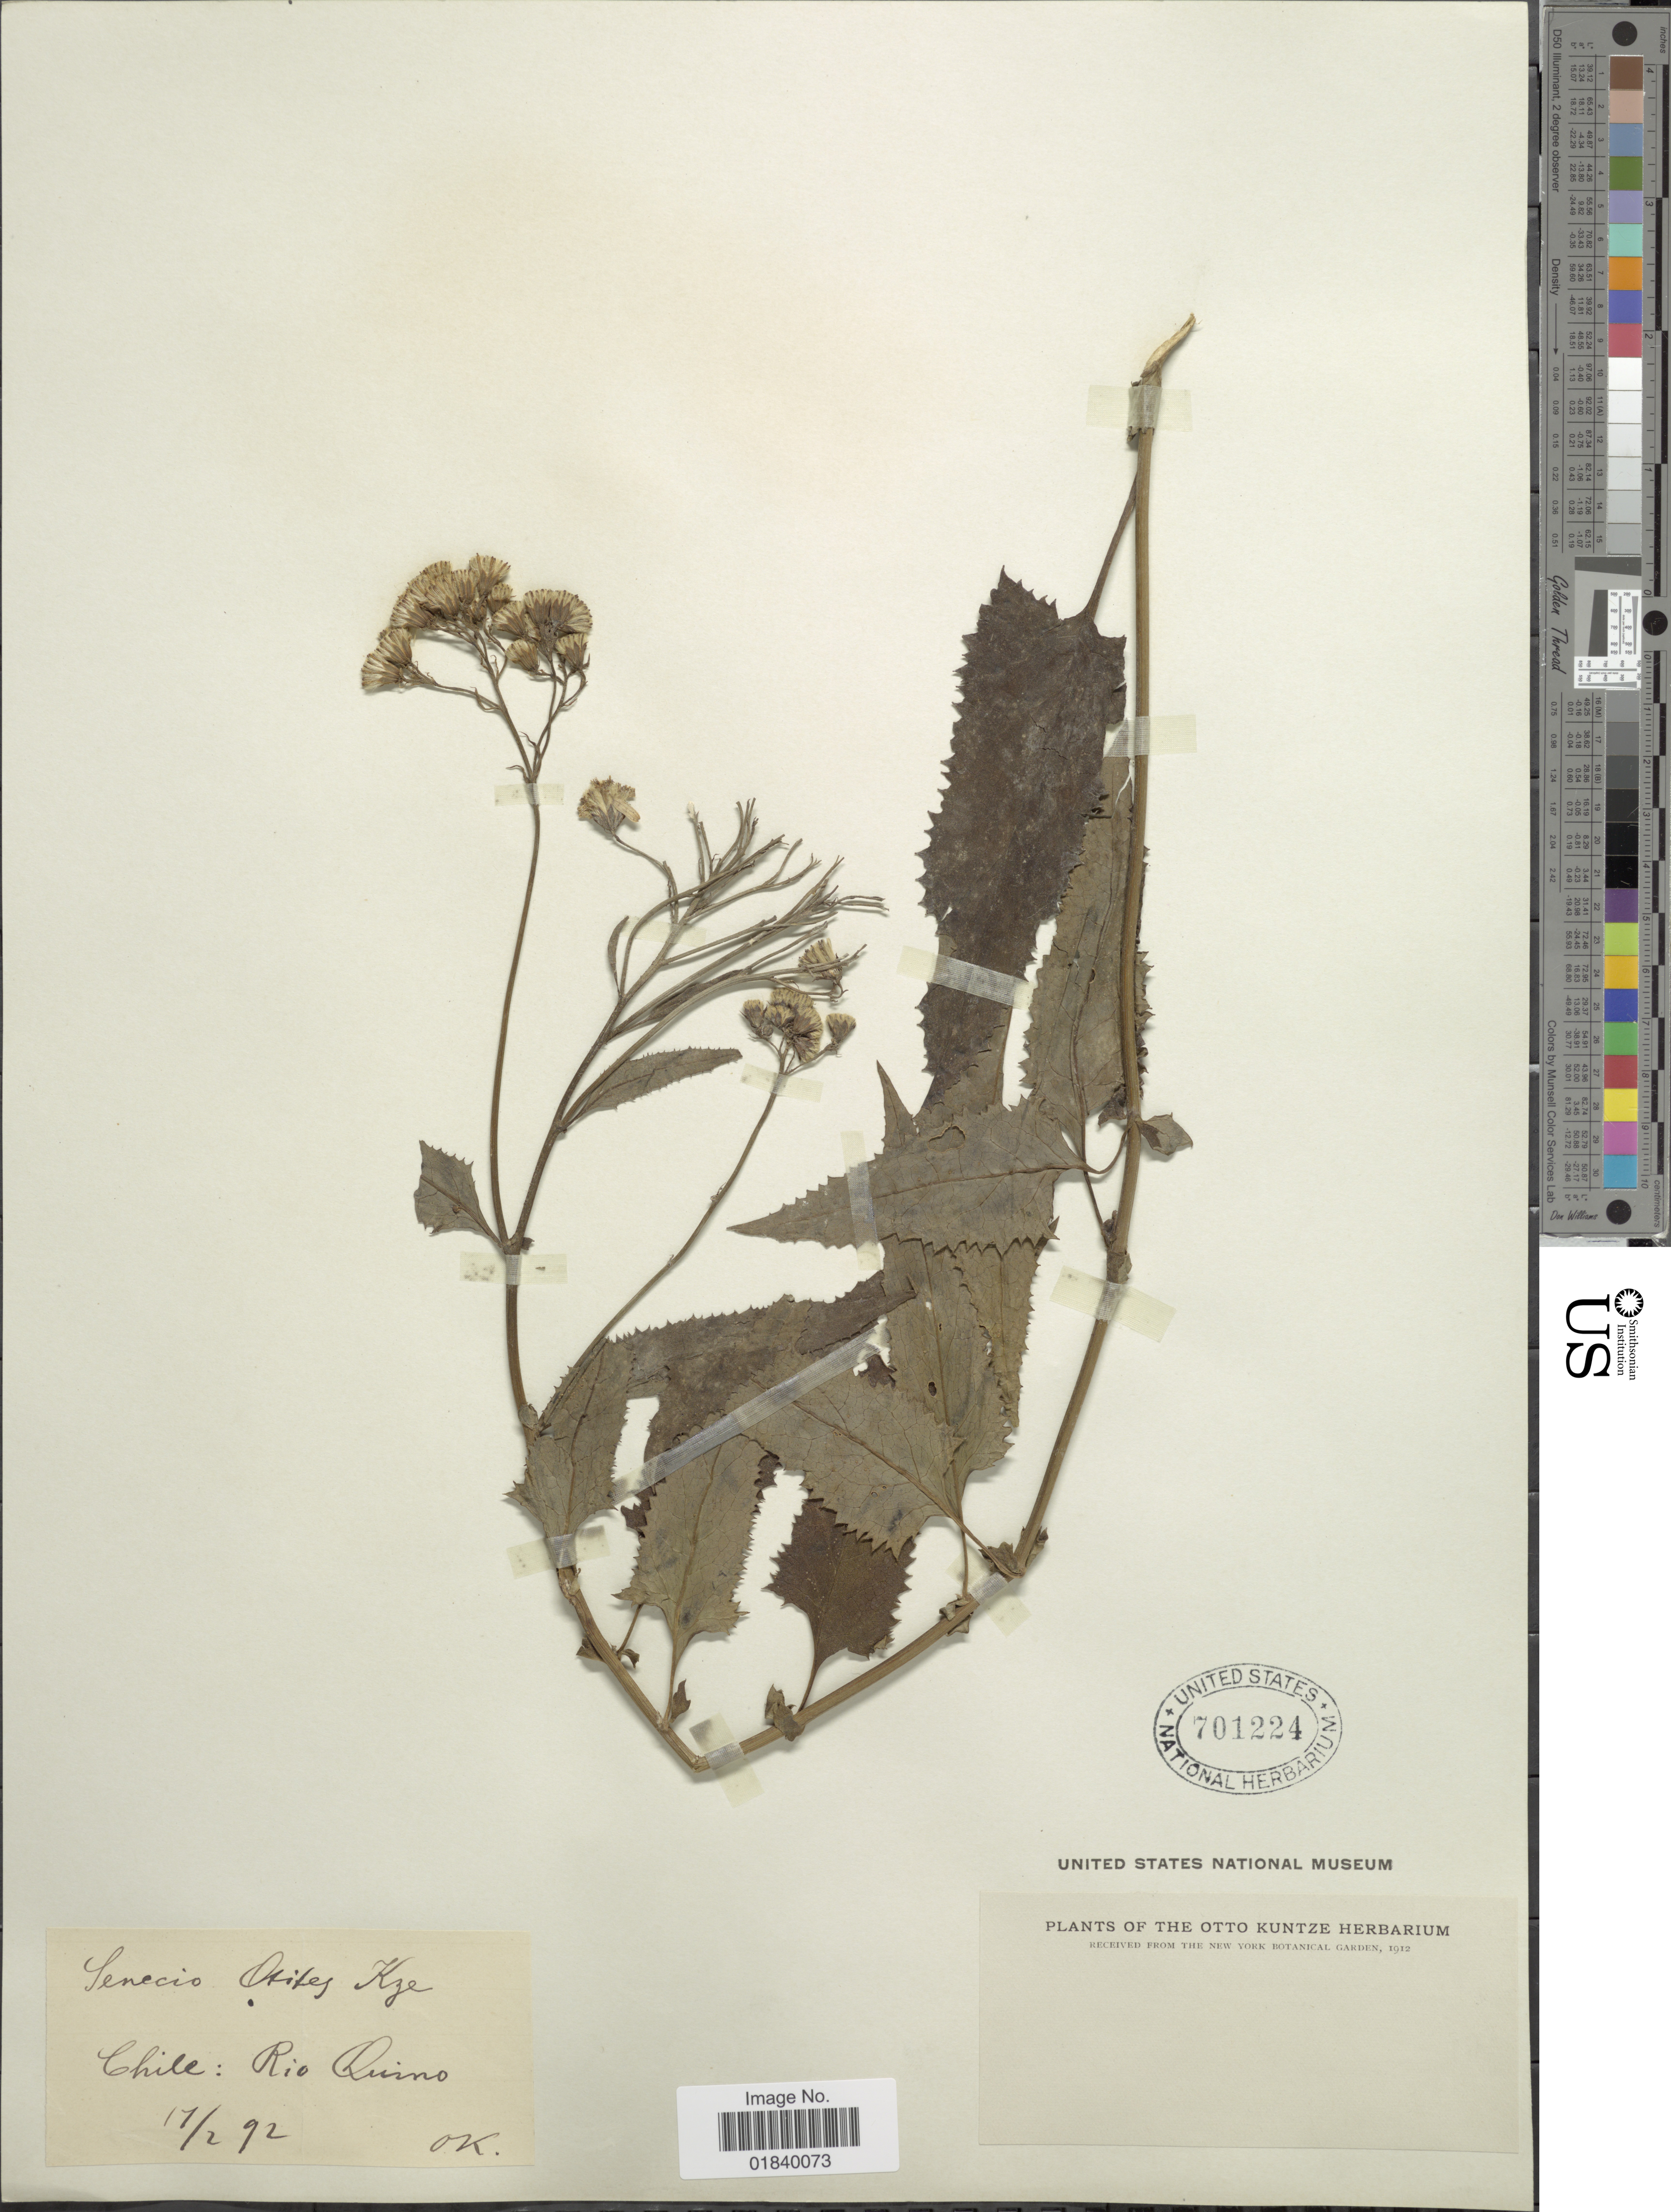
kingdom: Plantae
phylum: Tracheophyta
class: Magnoliopsida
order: Asterales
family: Asteraceae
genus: Senecio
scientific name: Senecio otites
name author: Kunze & DC.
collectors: C.E.O. Kuntze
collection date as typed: Transcribed d/m/y: 17/2/92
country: Chile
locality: Chile: Rio Quino.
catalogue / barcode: US 701224